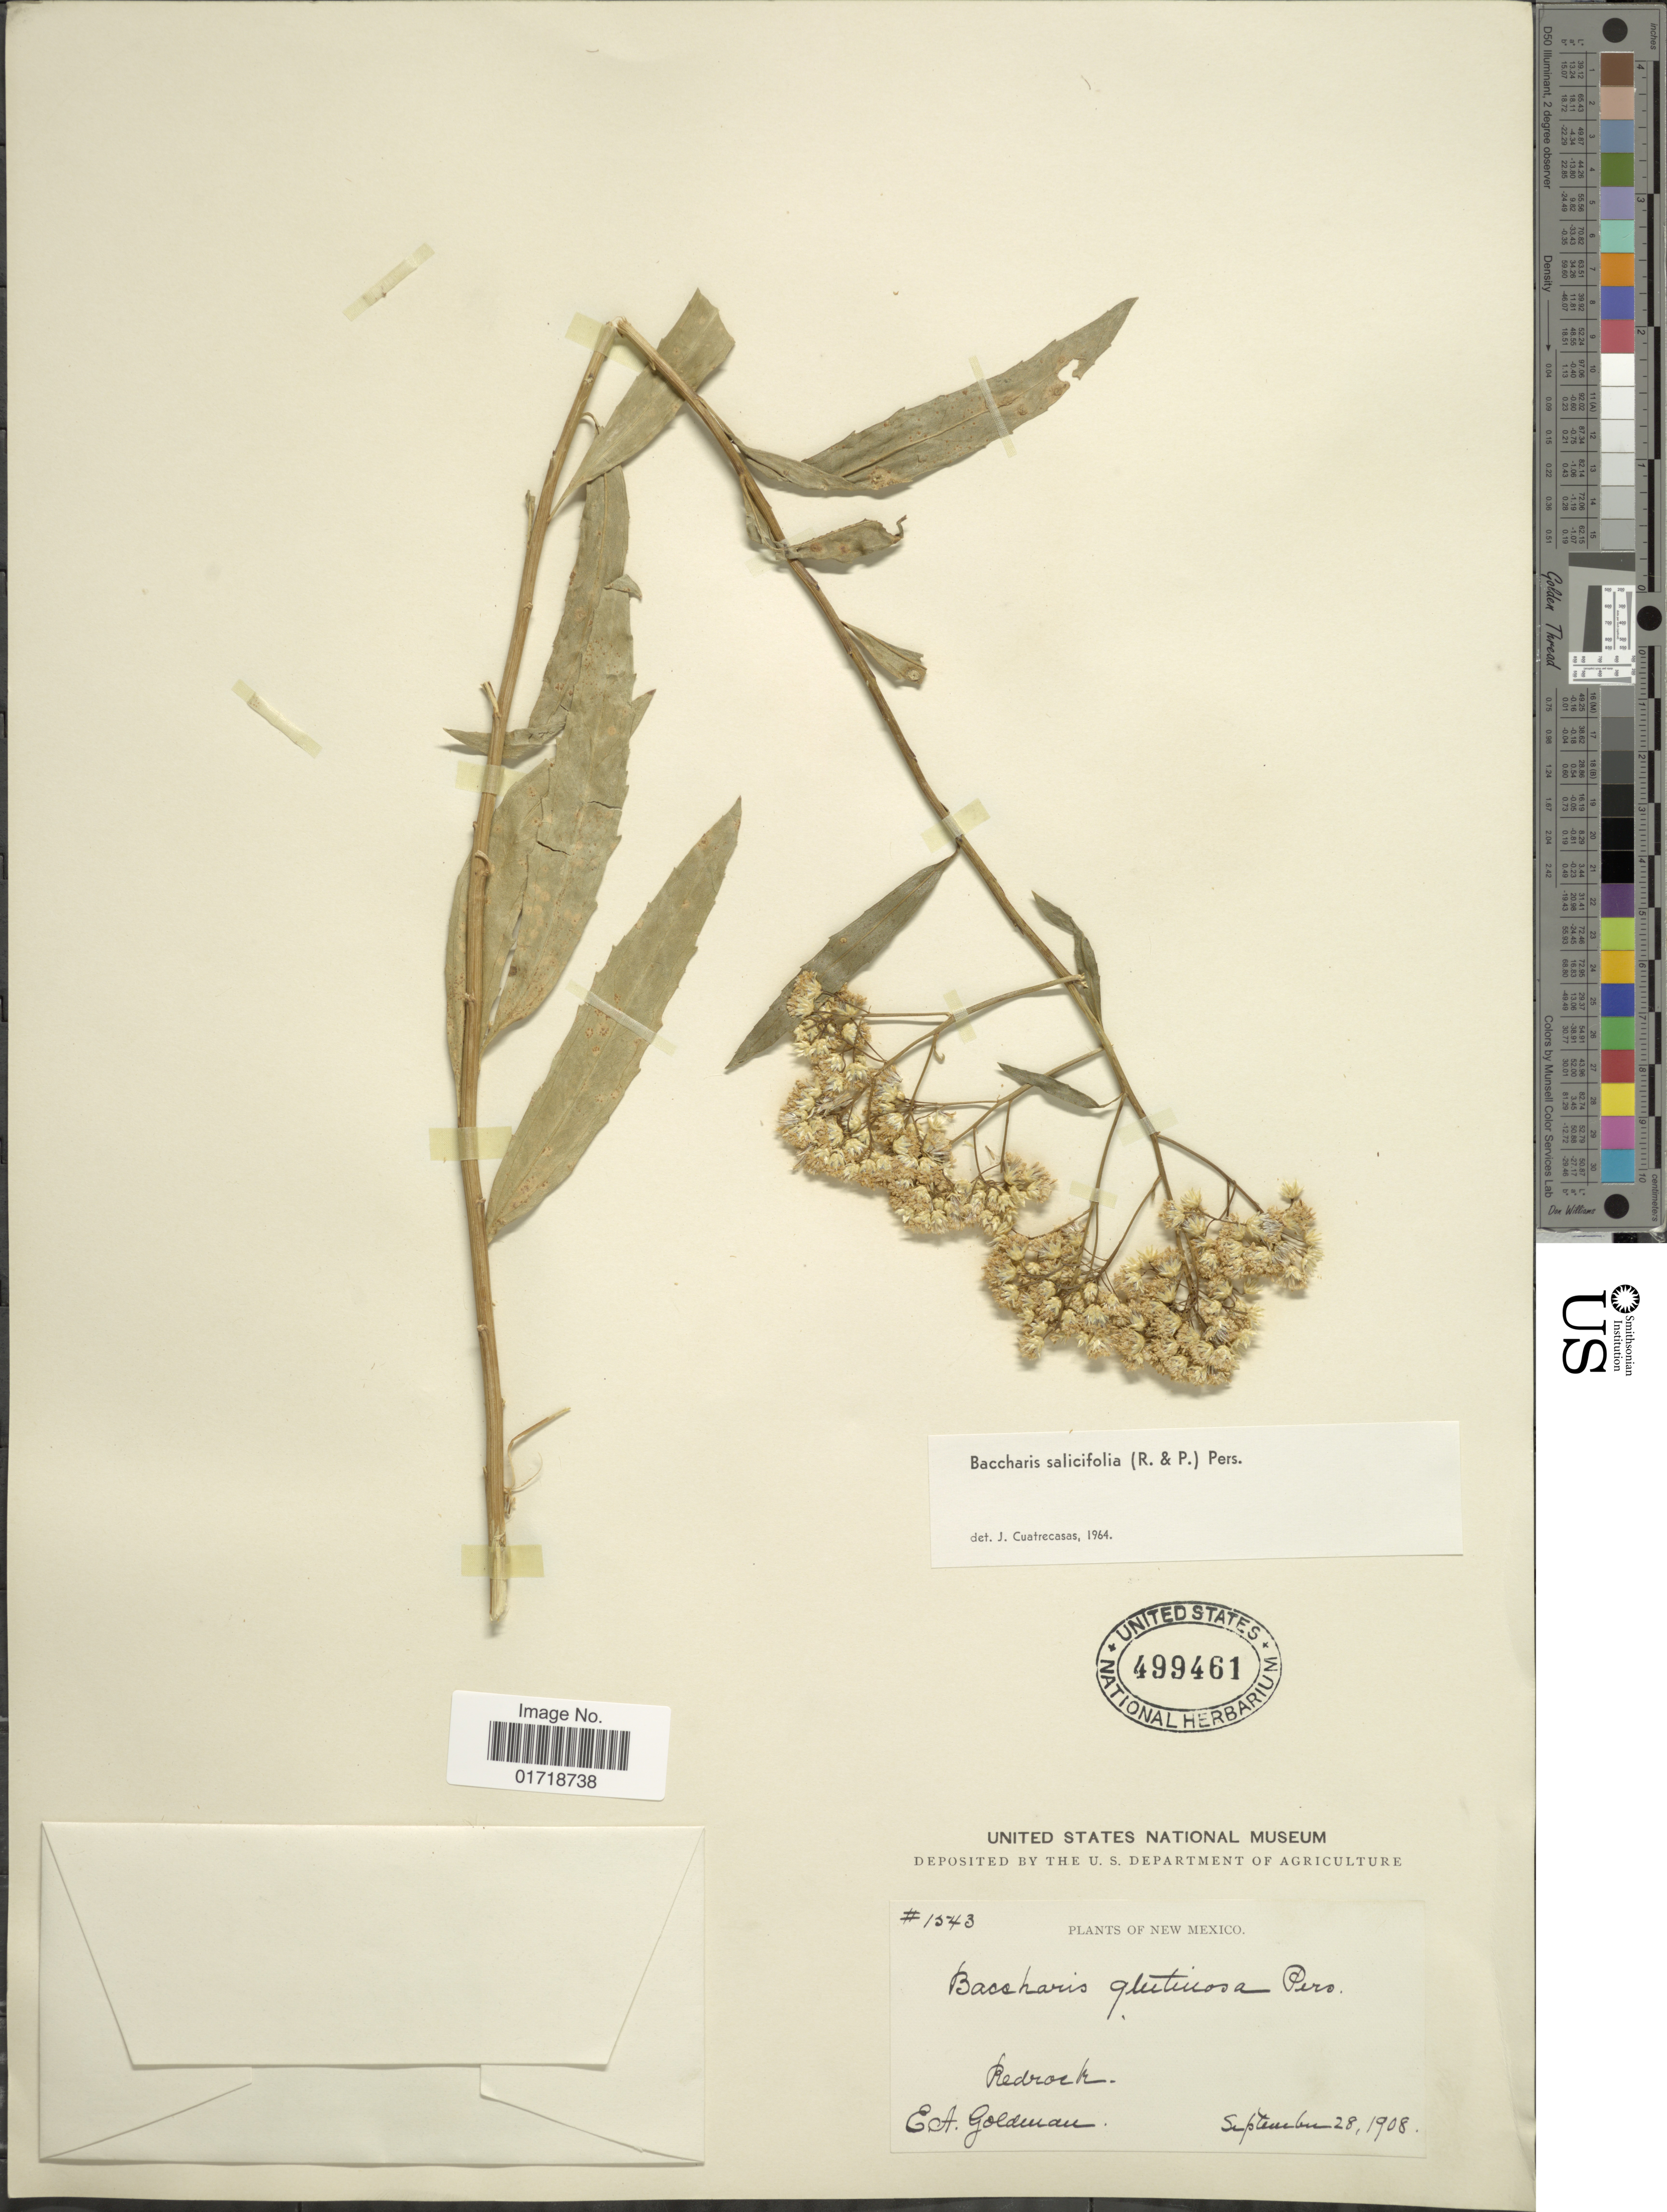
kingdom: Plantae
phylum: Tracheophyta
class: Magnoliopsida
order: Asterales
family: Asteraceae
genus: Baccharis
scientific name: Baccharis glutinosa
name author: Pers.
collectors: E. A. Goldman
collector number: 1543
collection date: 1908-09-28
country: United States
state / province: New Mexico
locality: Redrock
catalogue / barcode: US 499461